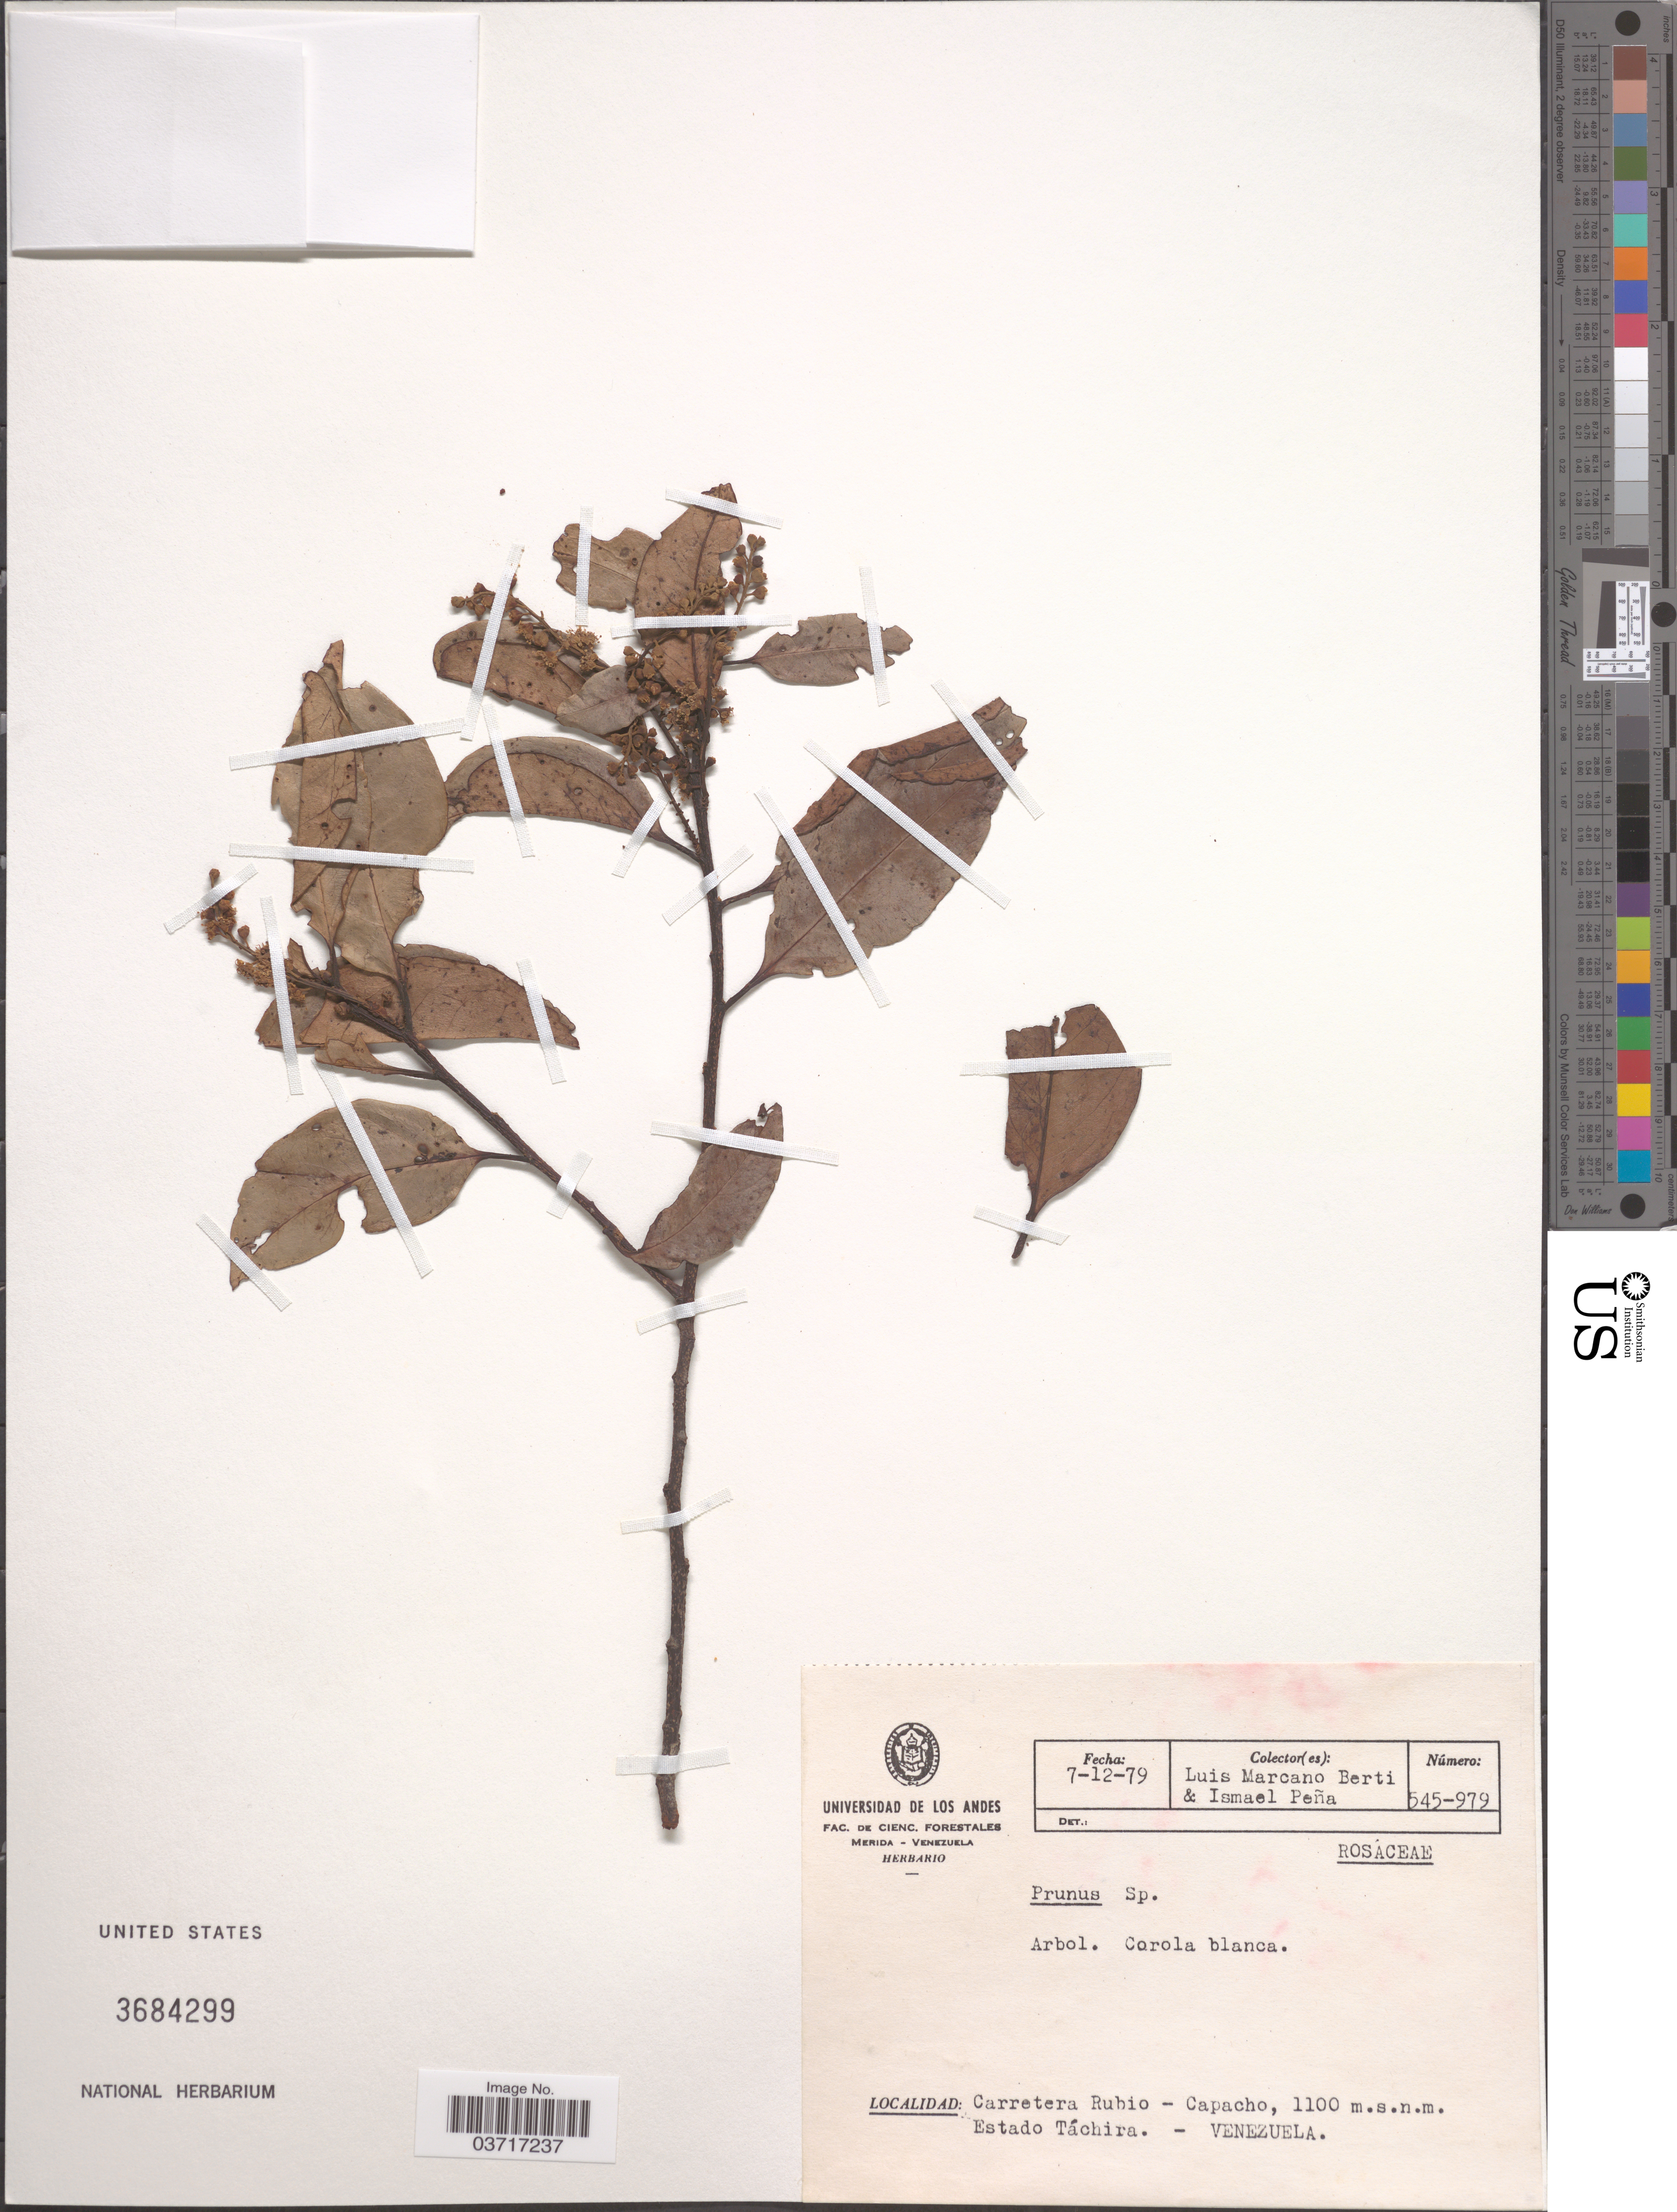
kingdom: Plantae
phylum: Tracheophyta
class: Magnoliopsida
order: Rosales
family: Rosaceae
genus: Prunus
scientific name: Prunus sp.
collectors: L. Marcano-Berti & I. Pena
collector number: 545-979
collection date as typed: Transcribed d/m/y: 7/12/79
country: Venezuela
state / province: Tachira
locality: Carretera Rubio - Capacho.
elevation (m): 1100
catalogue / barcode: US 3684299